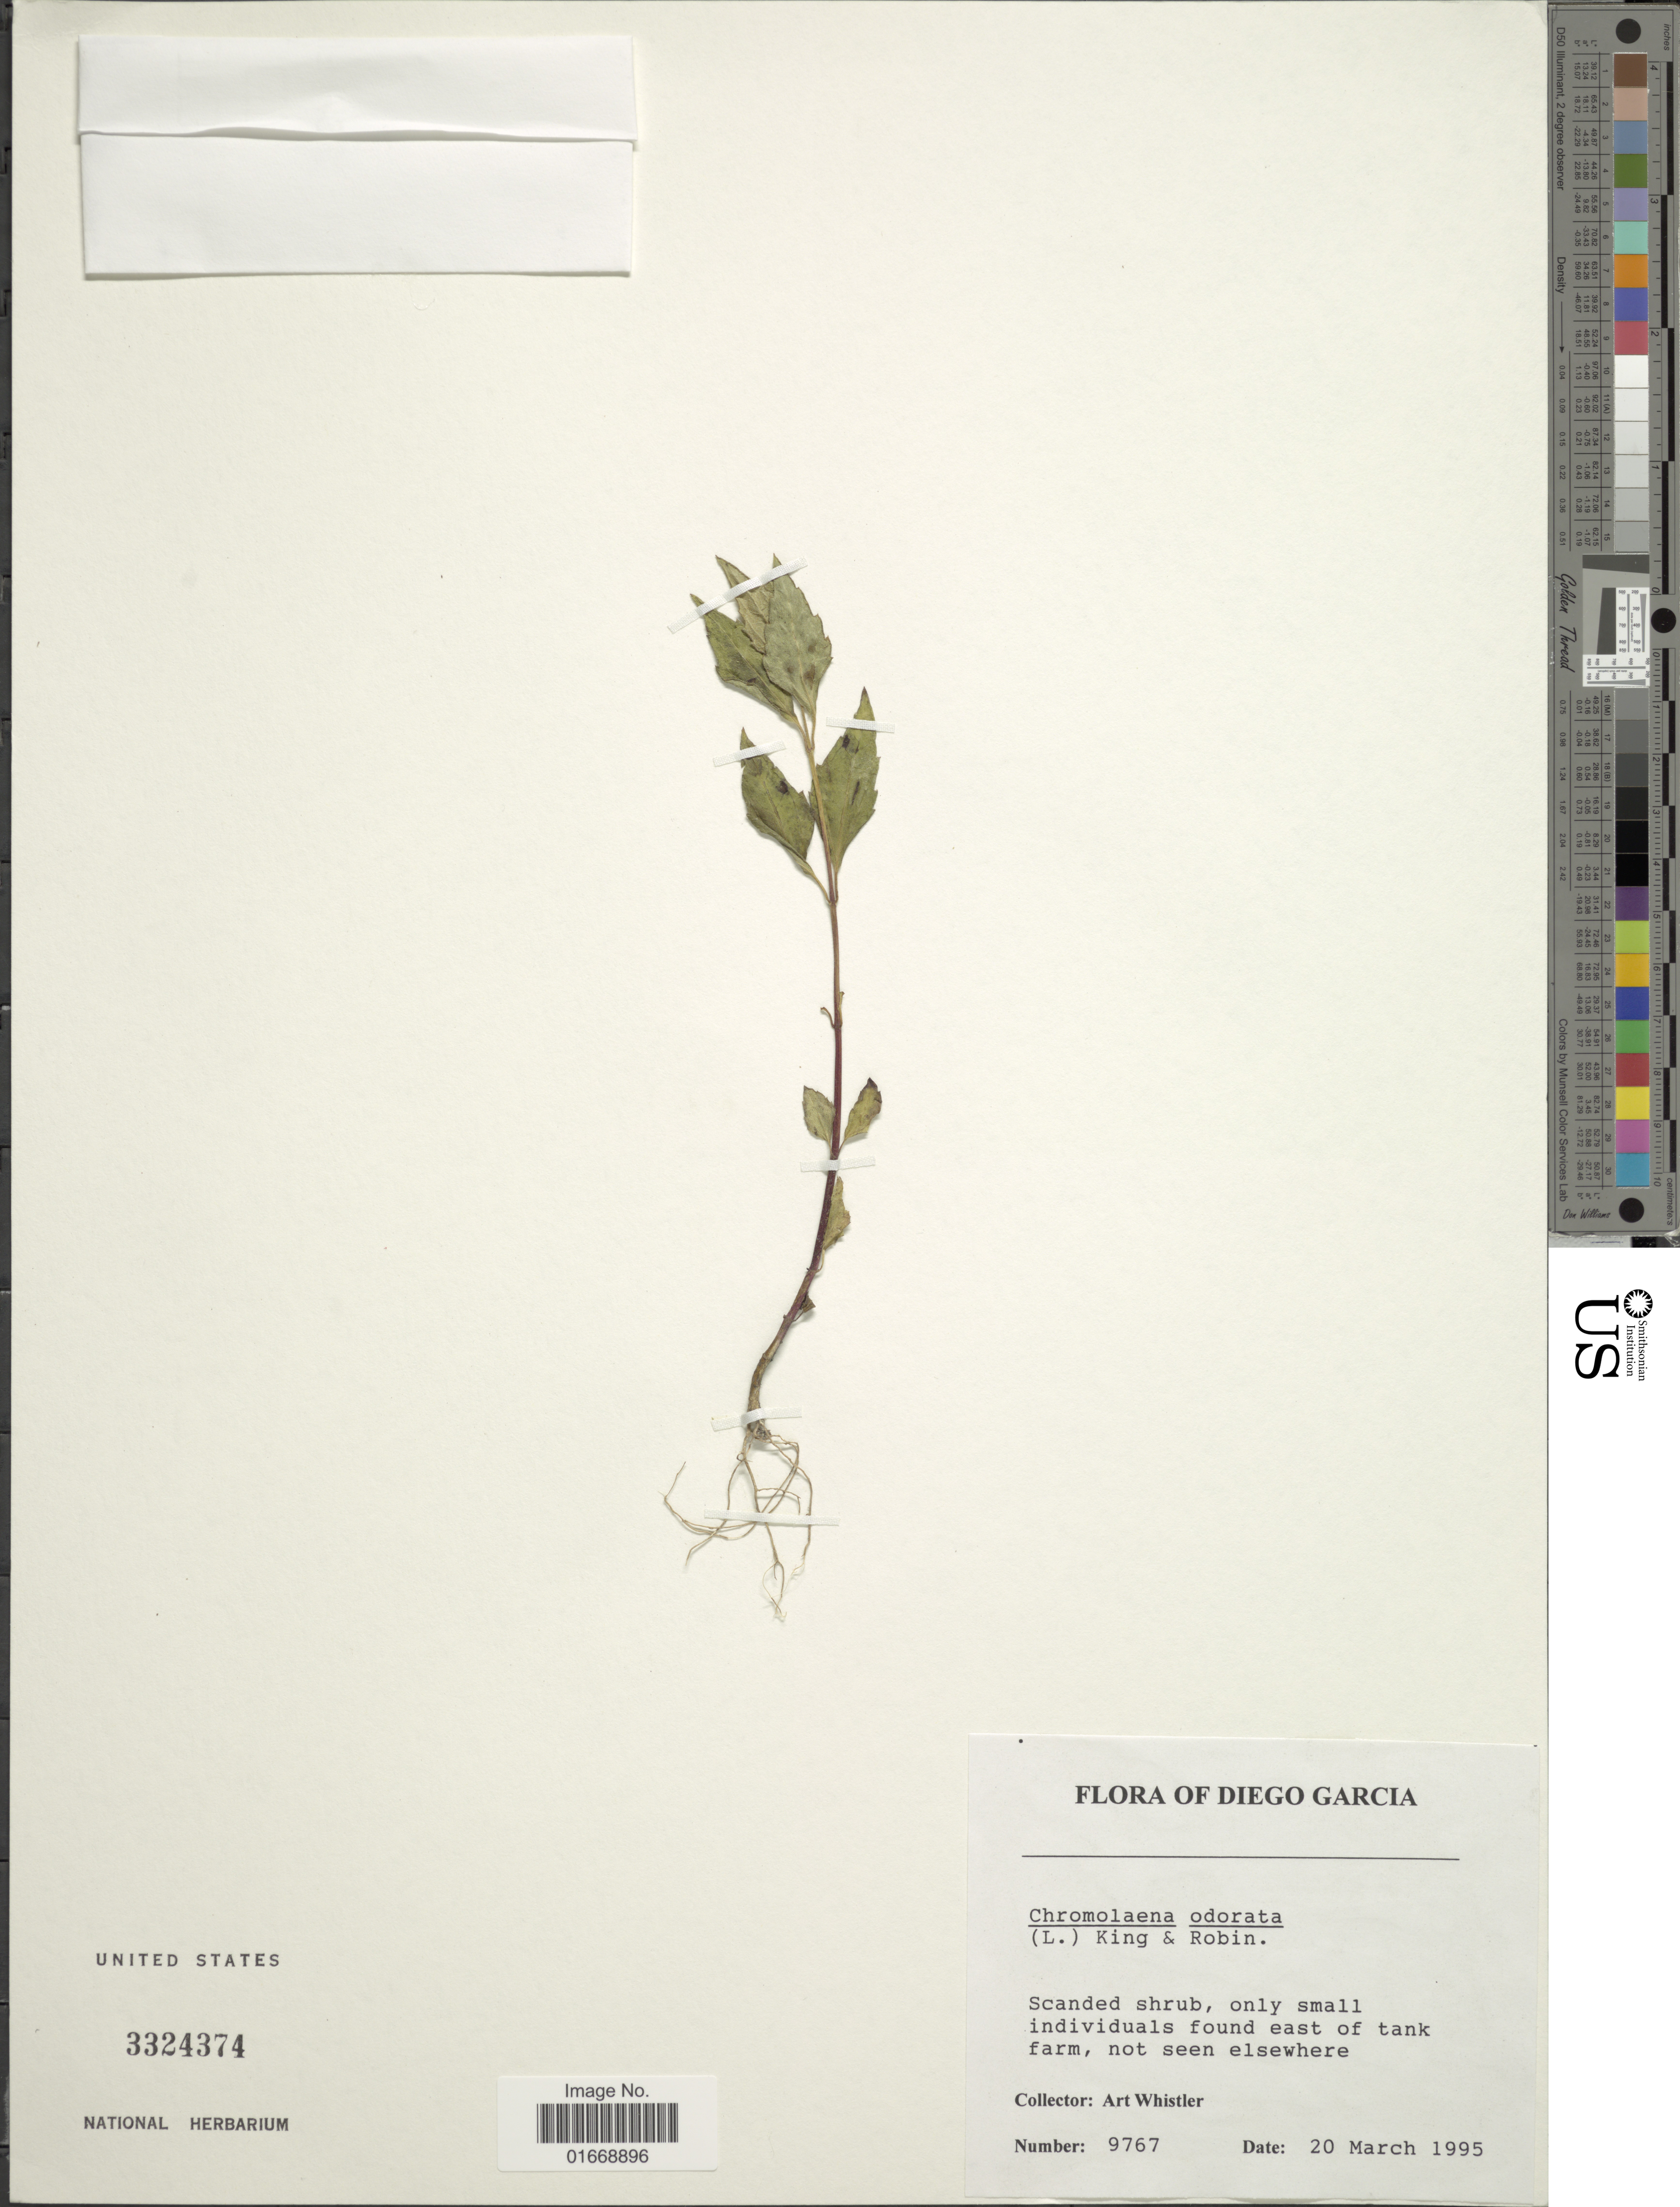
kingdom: Plantae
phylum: Tracheophyta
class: Magnoliopsida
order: Asterales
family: Asteraceae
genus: Chromolaena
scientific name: Chromolaena odorata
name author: (L.) R.M. King & H. Rob.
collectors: A. Whistler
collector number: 9767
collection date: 1995-03-20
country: British Indian Ocean Territory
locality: Diego Garcia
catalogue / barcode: US 3324374